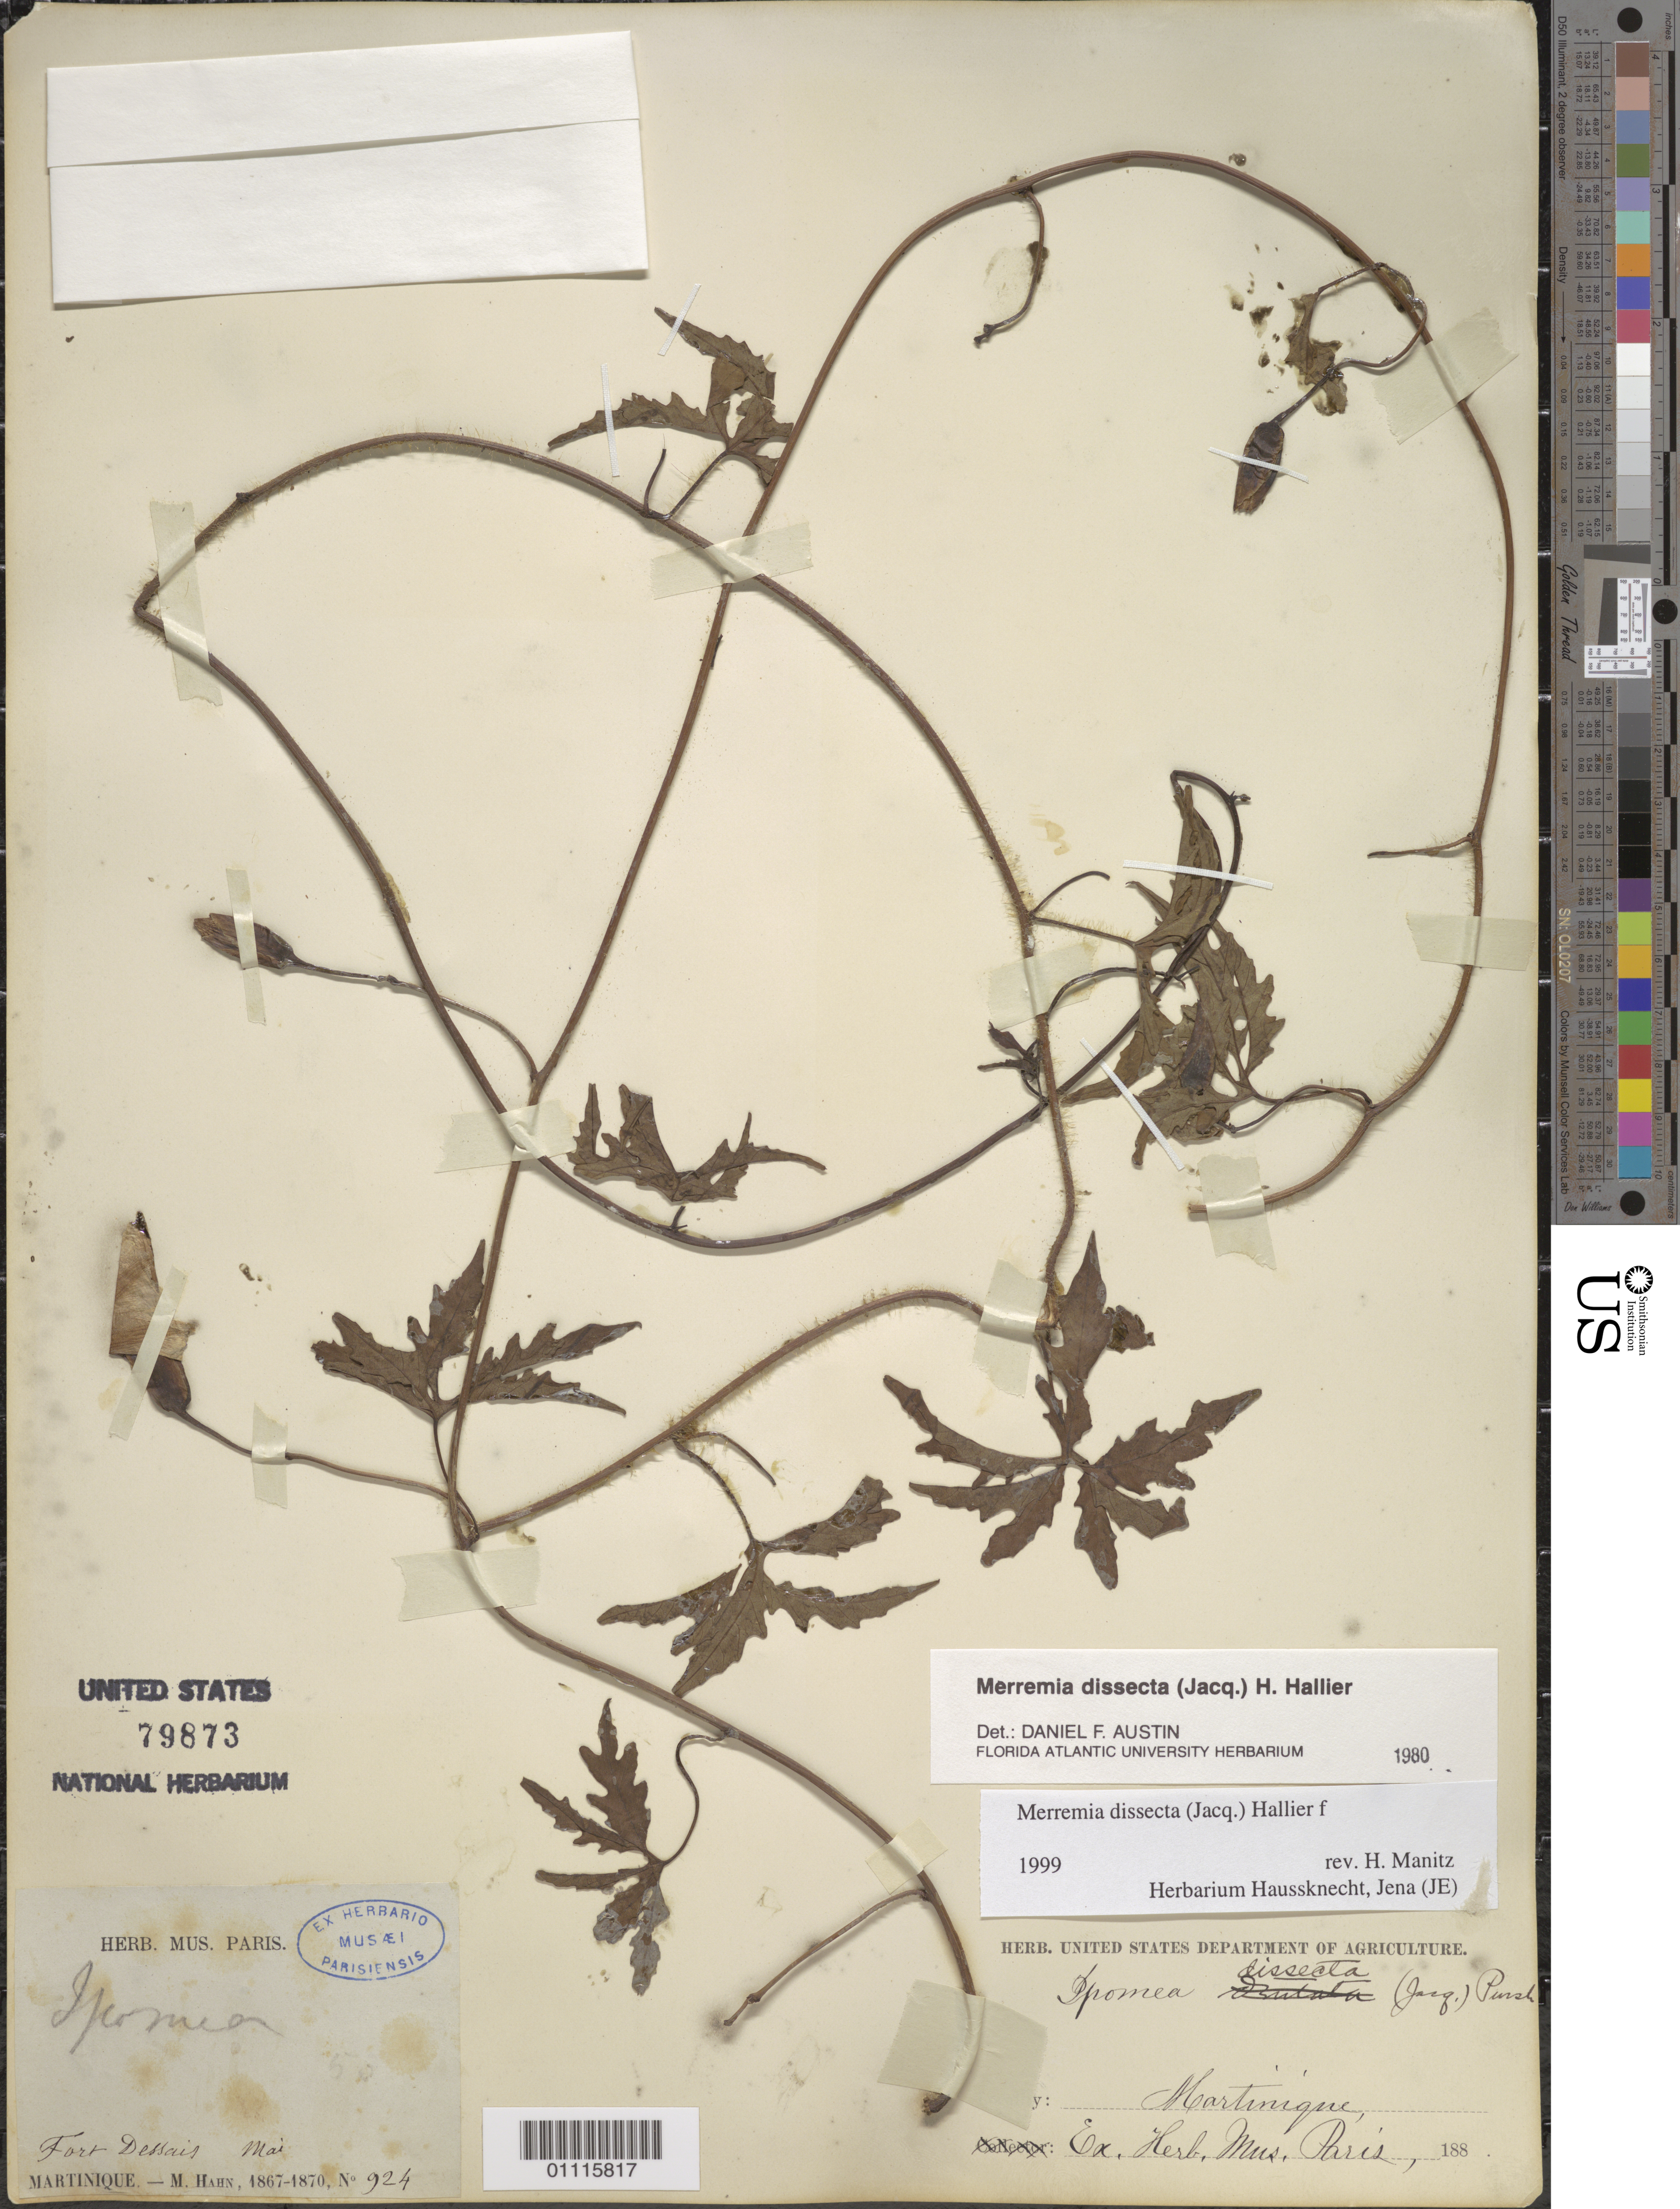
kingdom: Plantae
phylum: Tracheophyta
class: Magnoliopsida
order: Solanales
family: Convolvulaceae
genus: Distimake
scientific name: Distimake dissectus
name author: (Jacq.) A. R. Simões & Staples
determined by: Strong, Mark T., (BOT), Smithsonian Institution - National Museum of Natural History (UNITED STATES)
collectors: M. Hahn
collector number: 924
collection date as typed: May 1867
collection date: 1867-05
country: Martinique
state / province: Fort-de-France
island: Martinique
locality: Fort Dessais.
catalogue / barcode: US 79873